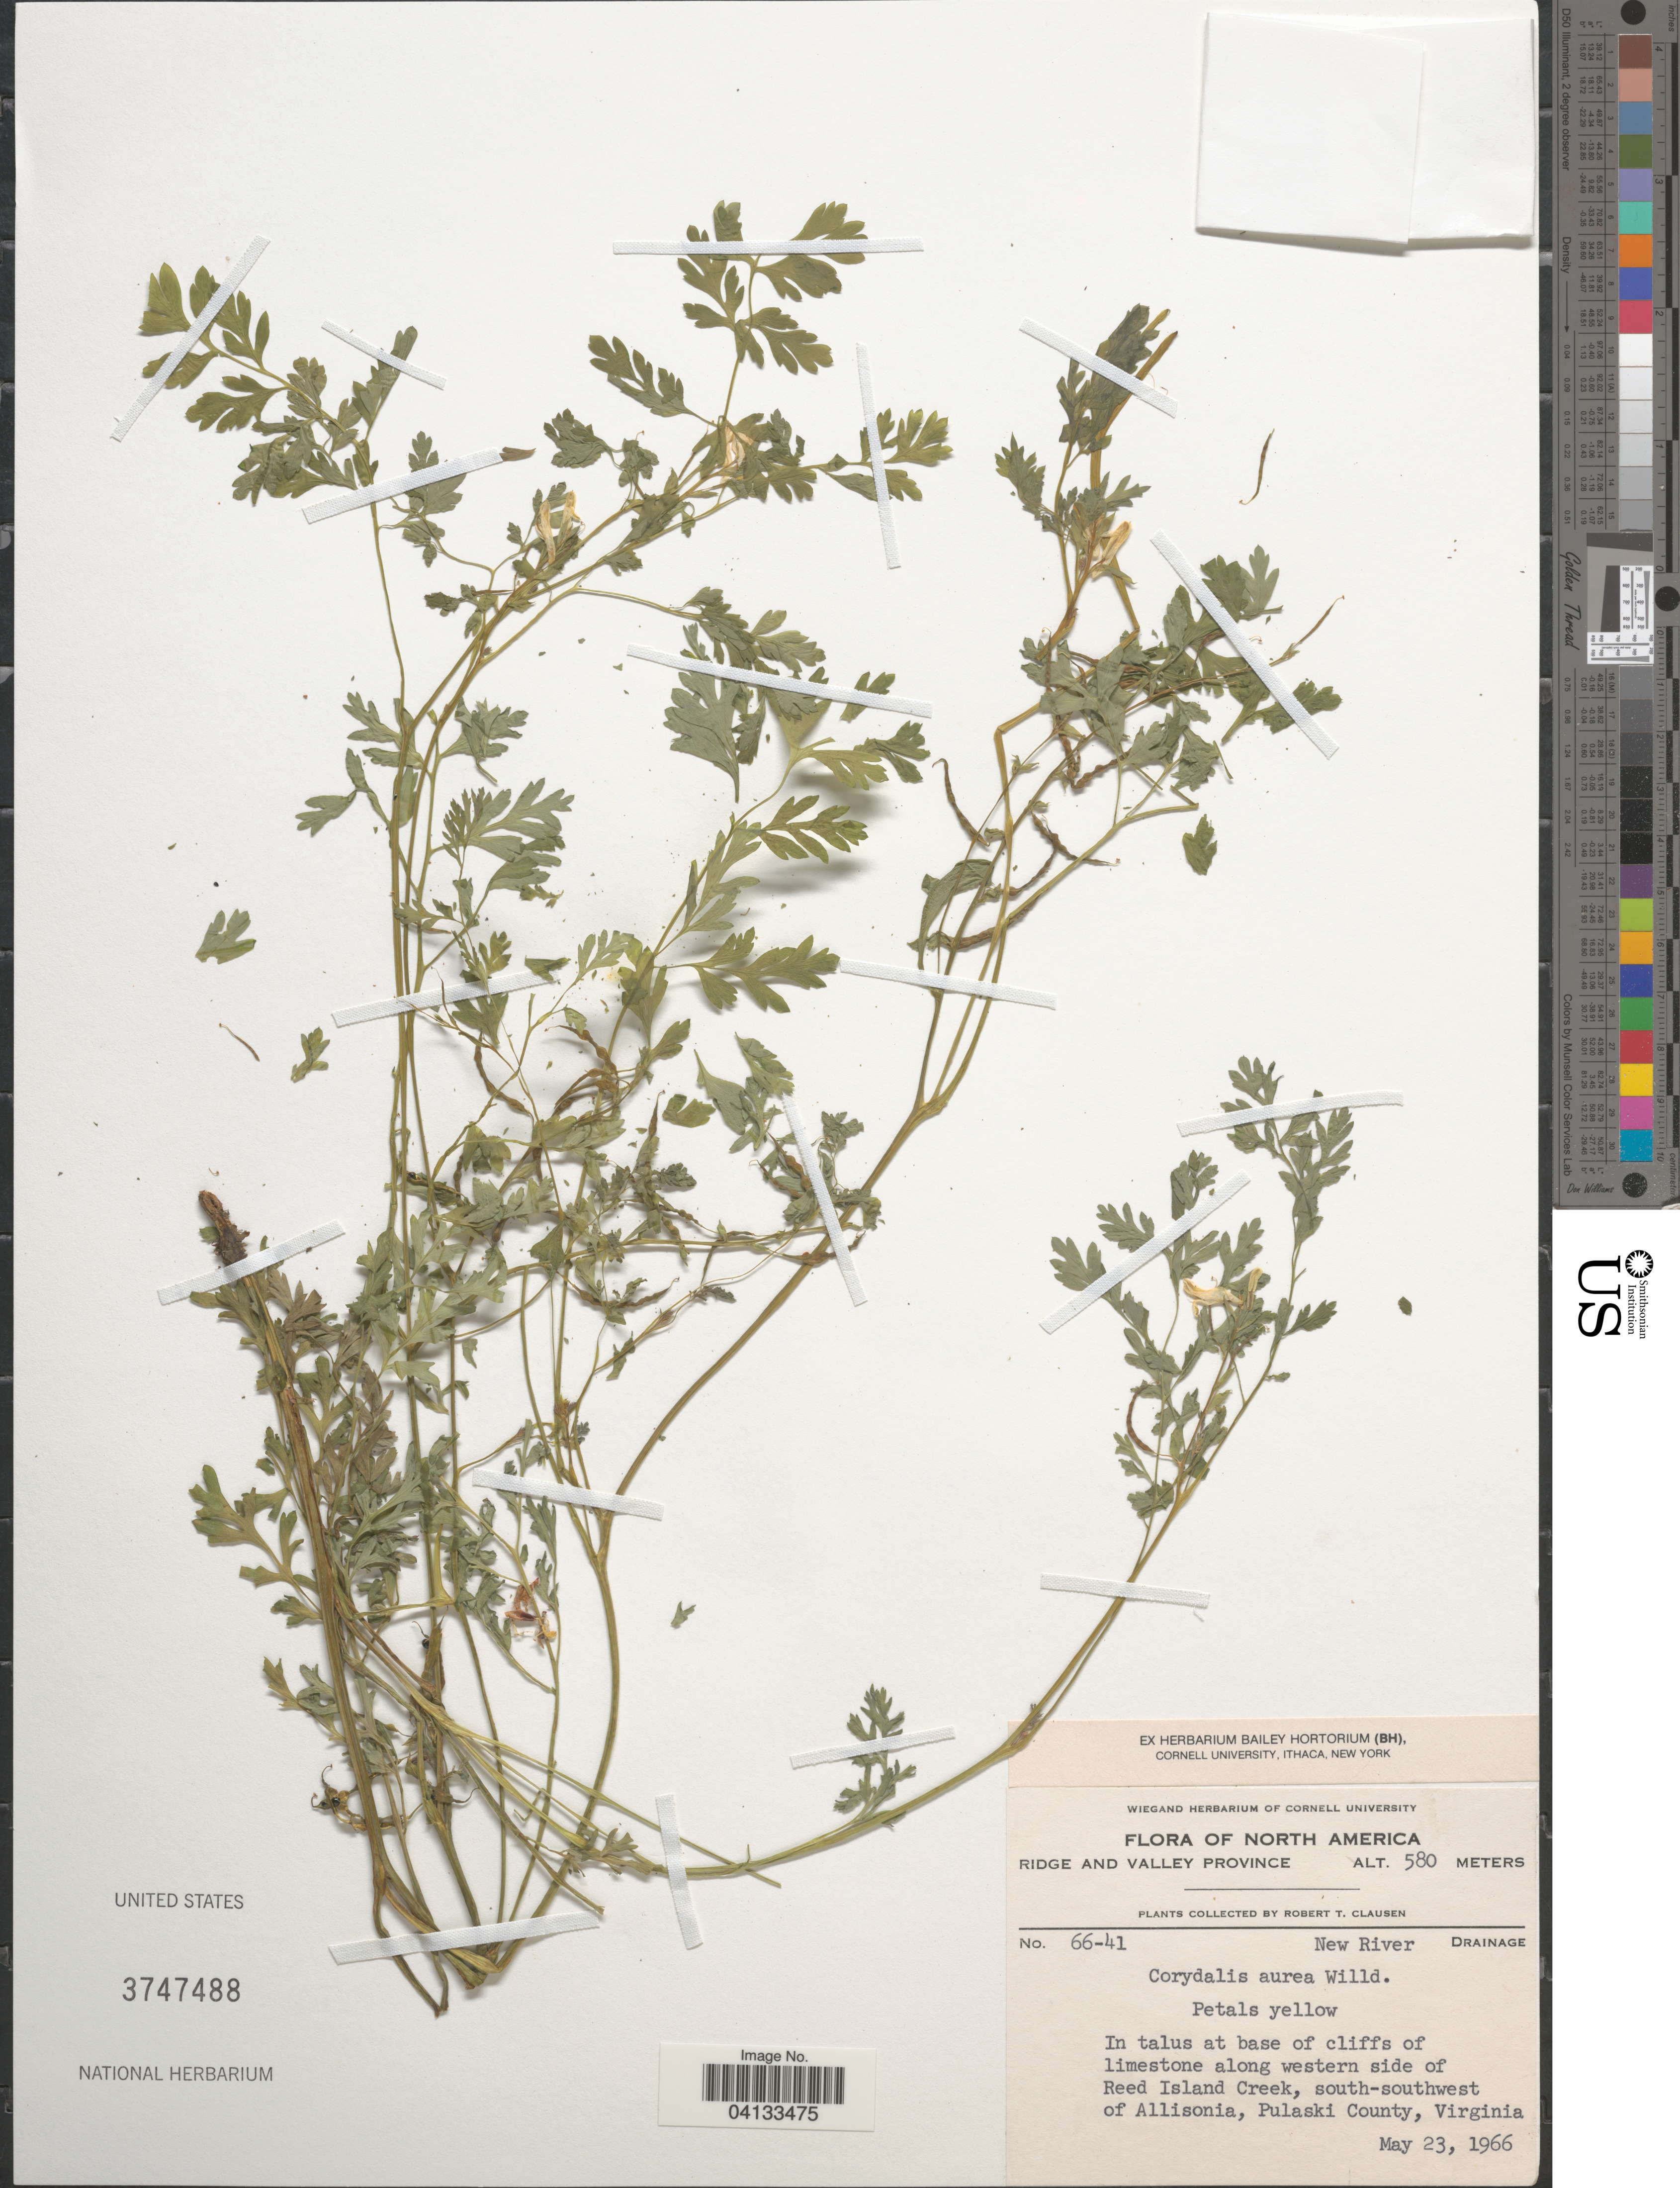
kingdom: Plantae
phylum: Tracheophyta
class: Magnoliopsida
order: Ranunculales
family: Papaveraceae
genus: Corydalis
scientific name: Corydalis aurea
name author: Willd.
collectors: R. T. Clausen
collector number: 66-41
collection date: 1966-05-23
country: United States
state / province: Virginia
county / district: Pulaski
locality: Ridge and Valley Province. New River Drainage. In talus at base of cliffs of limestone along western side of Reed Island Creek, south-southwest of Allisonia, Pulaski County.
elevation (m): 580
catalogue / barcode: US 3747488